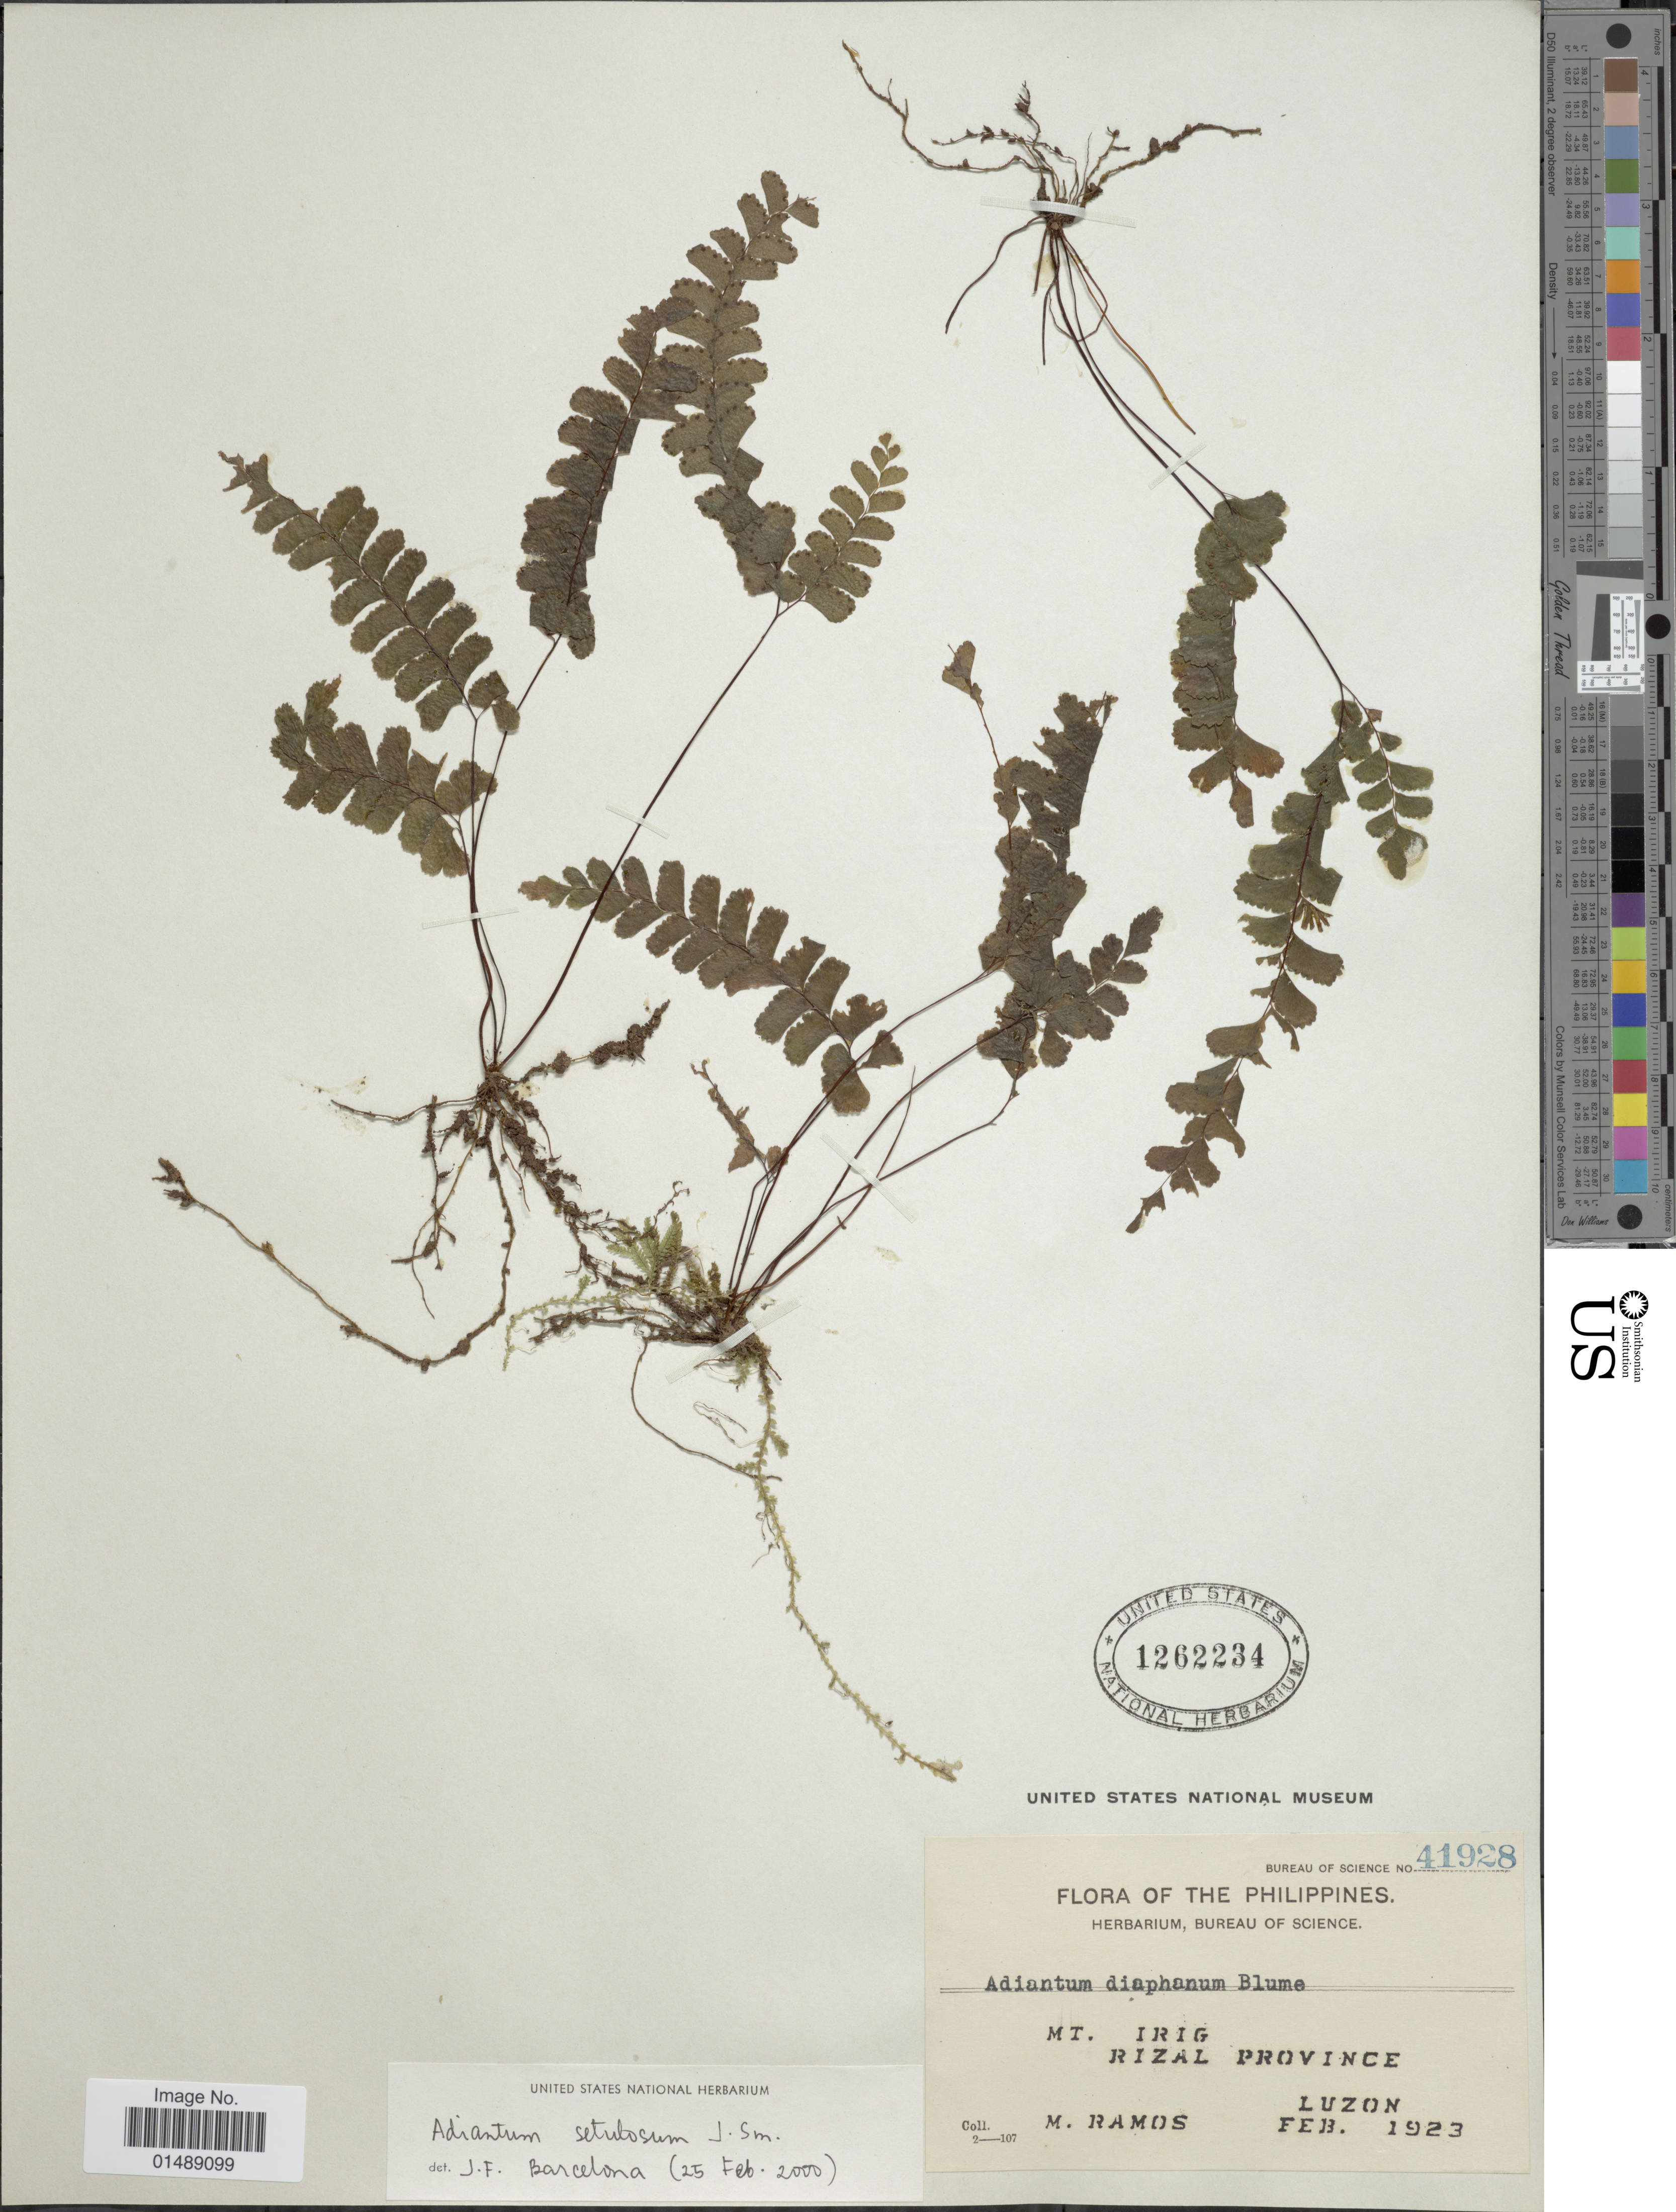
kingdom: Plantae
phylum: Tracheophyta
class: Polypodiopsida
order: Polypodiales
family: Pteridaceae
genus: Adiantum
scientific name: Adiantum setulosum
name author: J. Sm.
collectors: M. Ramos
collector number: Bureau of Science 41928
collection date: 1923-02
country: Philippines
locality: Mt. Irig, Rizal Province, Luzon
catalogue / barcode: US 1262234